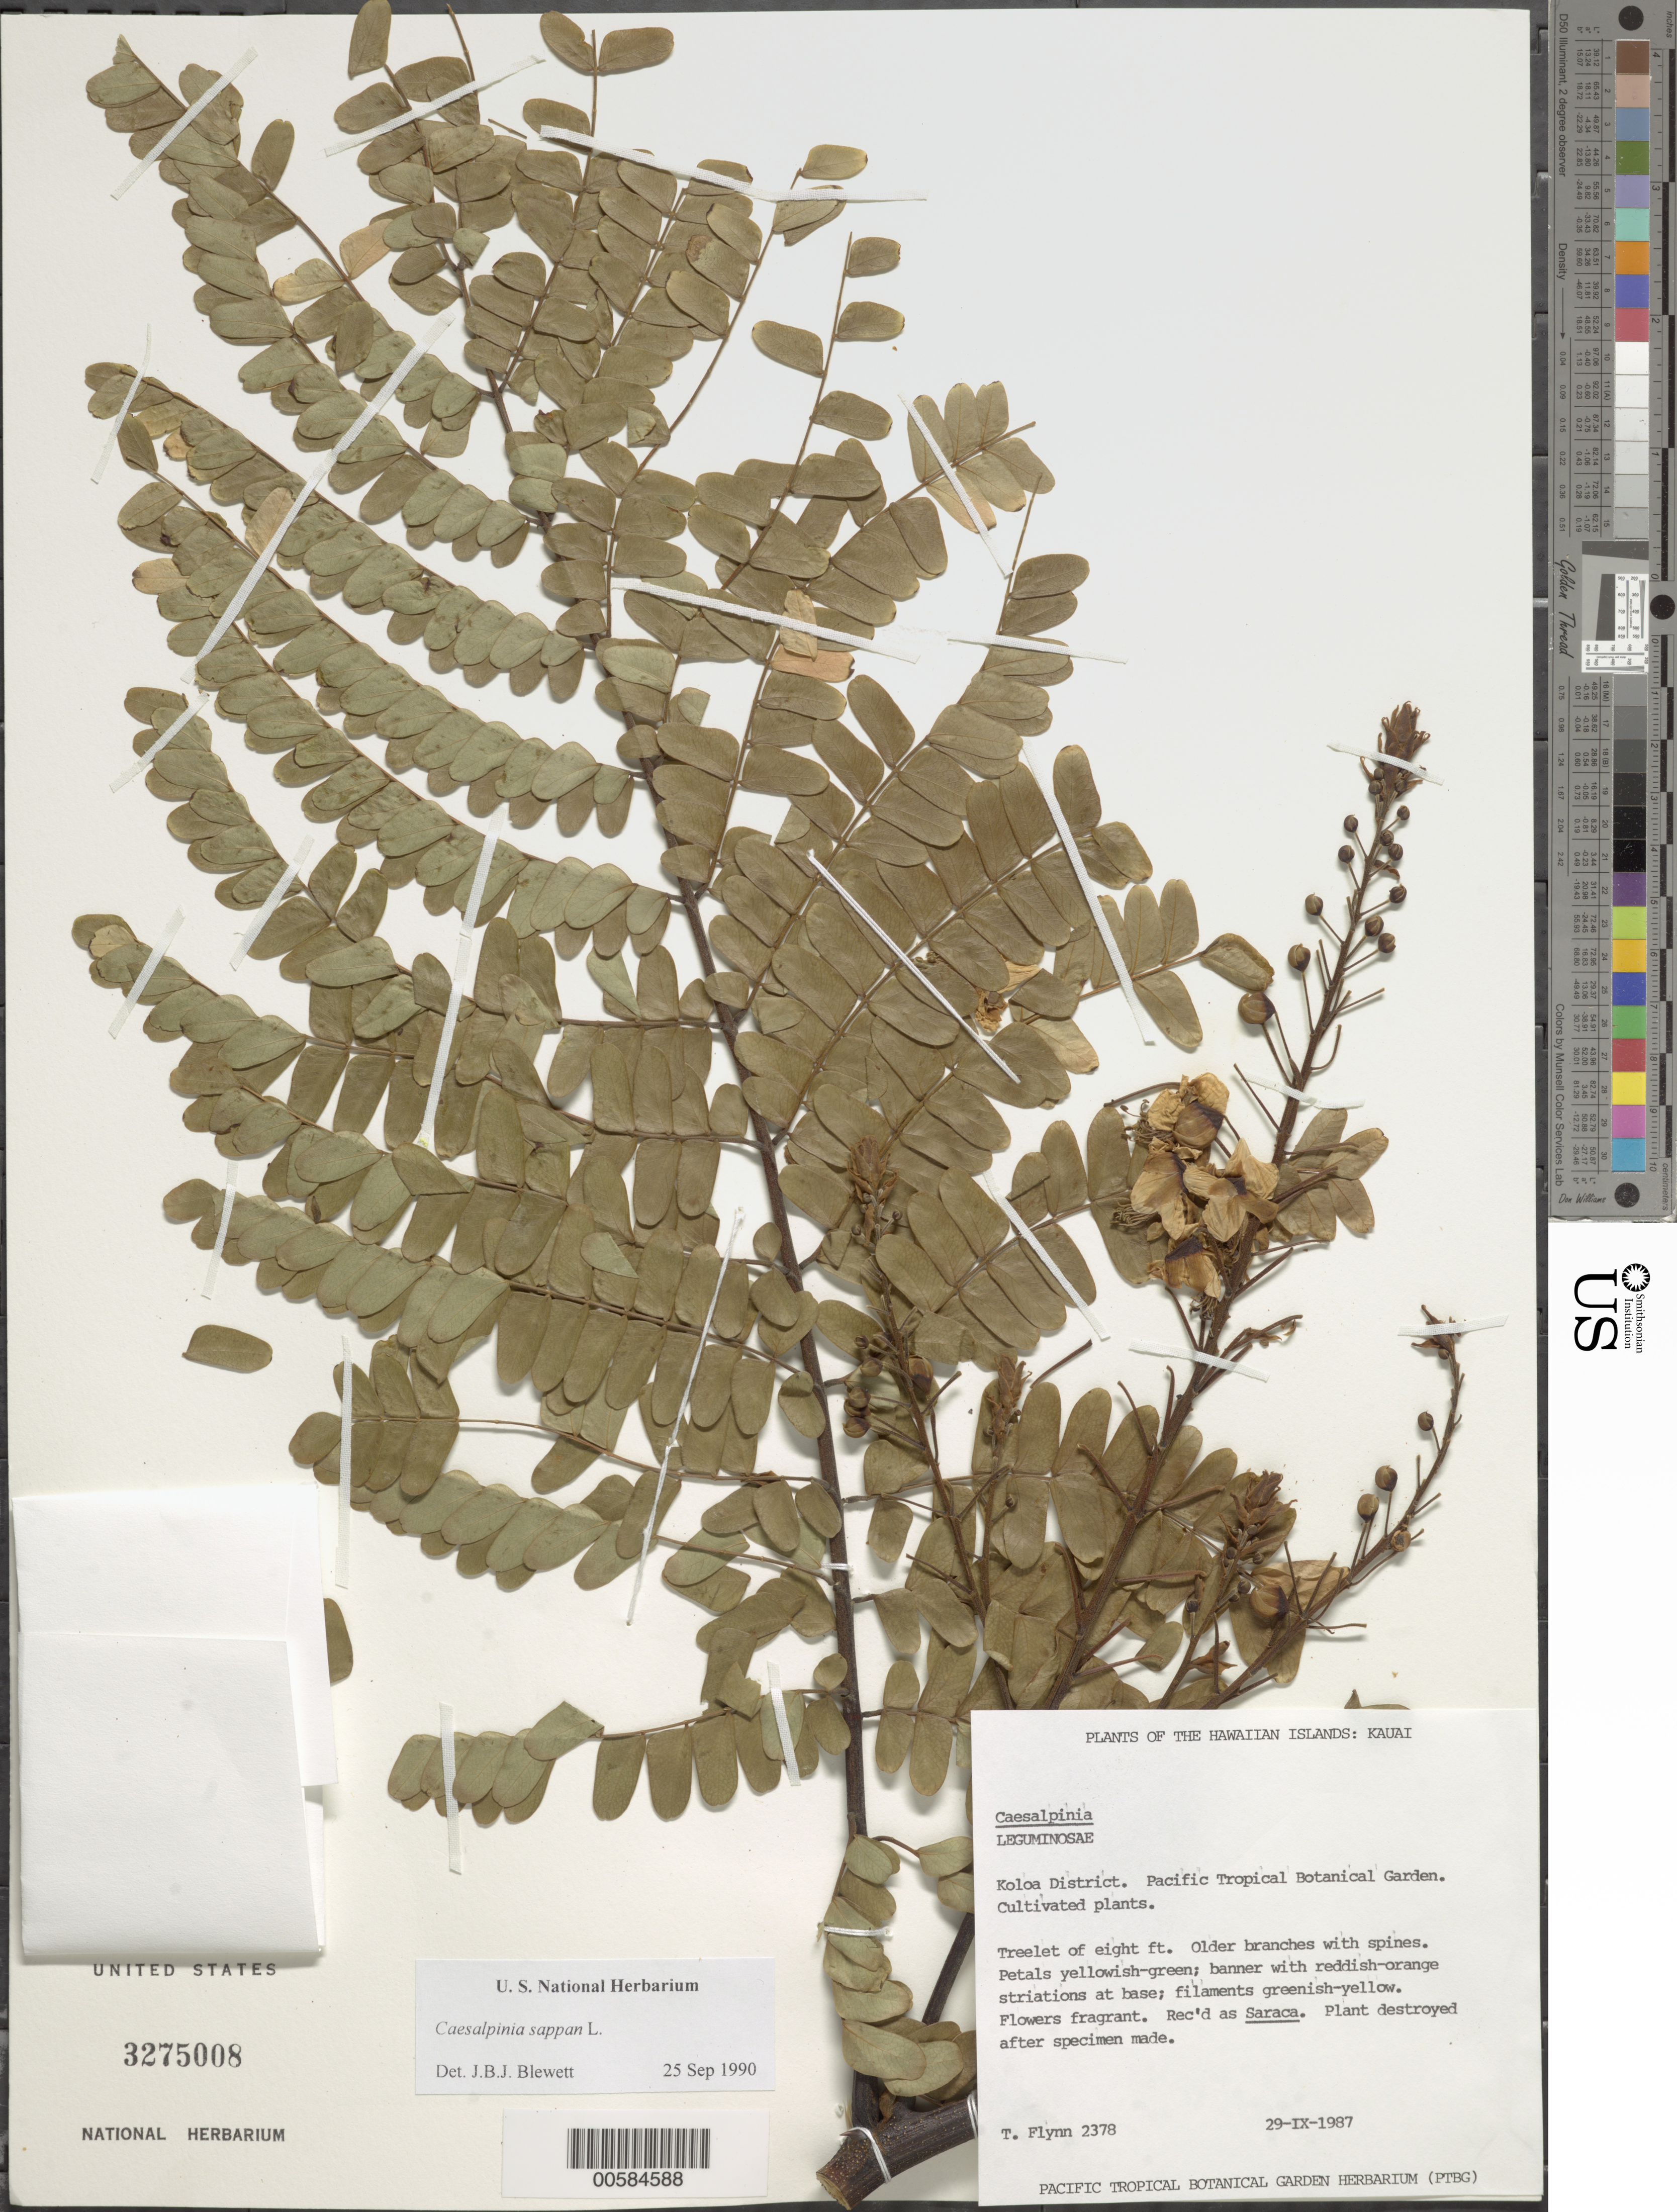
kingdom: Plantae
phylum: Tracheophyta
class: Magnoliopsida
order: Fabales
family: Fabaceae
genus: Biancaea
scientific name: Biancaea sappan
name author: (L.) Tod.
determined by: Wagner, W. L., (BOT), Smithsonian Institution - National Museum of Natural History (UNITED STATES)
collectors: T. W. Flynn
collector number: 2378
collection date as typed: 29 Sep 1987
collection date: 1987-09-29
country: United States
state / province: Hawaii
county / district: Kauai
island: Kaua'i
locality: Koloa Dist. Pacific Tropical Botanical Garden.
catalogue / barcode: US 3275008